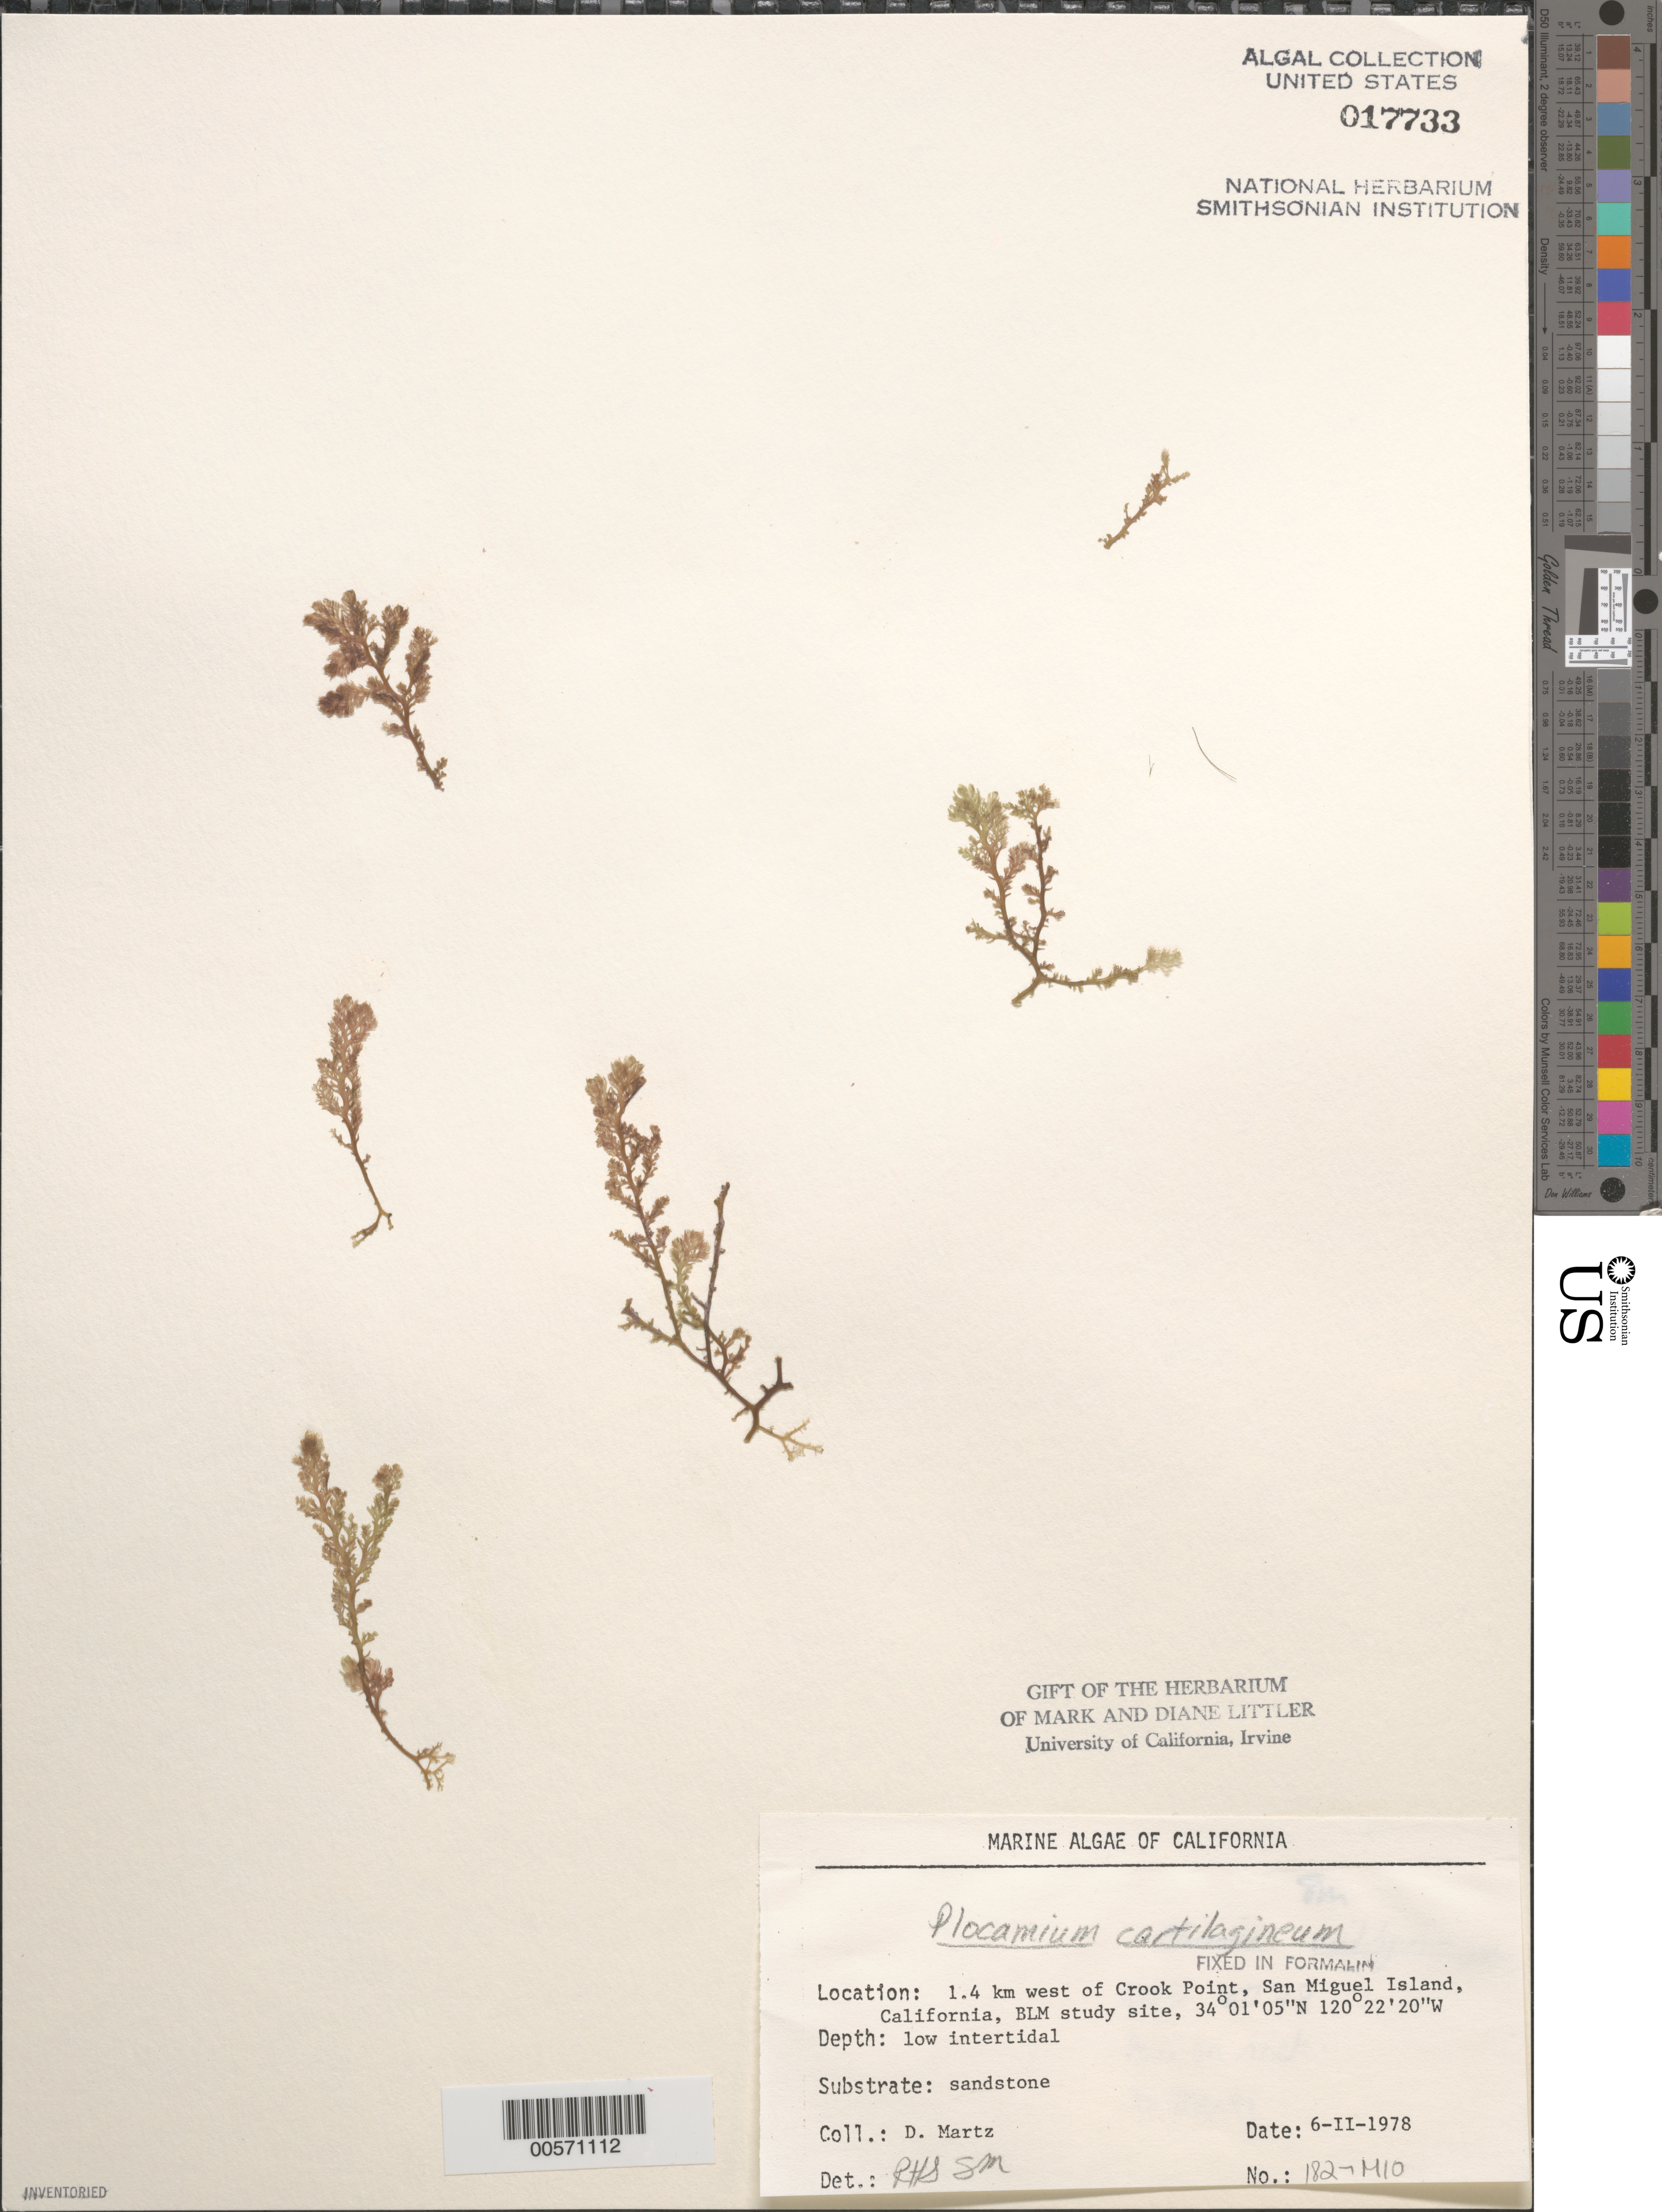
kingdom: Plantae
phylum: Rhodophyta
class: Florideophyceae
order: Plocamiales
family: Plocamiaceae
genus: Plocamium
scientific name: Plocamium cartilagineum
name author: (L.) P.S. Dixon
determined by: Sims, Robert H.; Murray, S. N.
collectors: D. Martz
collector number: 182-mio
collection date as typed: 06 Feb 1978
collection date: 1978-02-06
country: United States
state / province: California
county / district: Santa Barbara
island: San Miguel Island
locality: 1.4 km north of Crook Point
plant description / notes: BLM-SOCALBIGHT Rocky Intertidal Survey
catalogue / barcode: US 17733